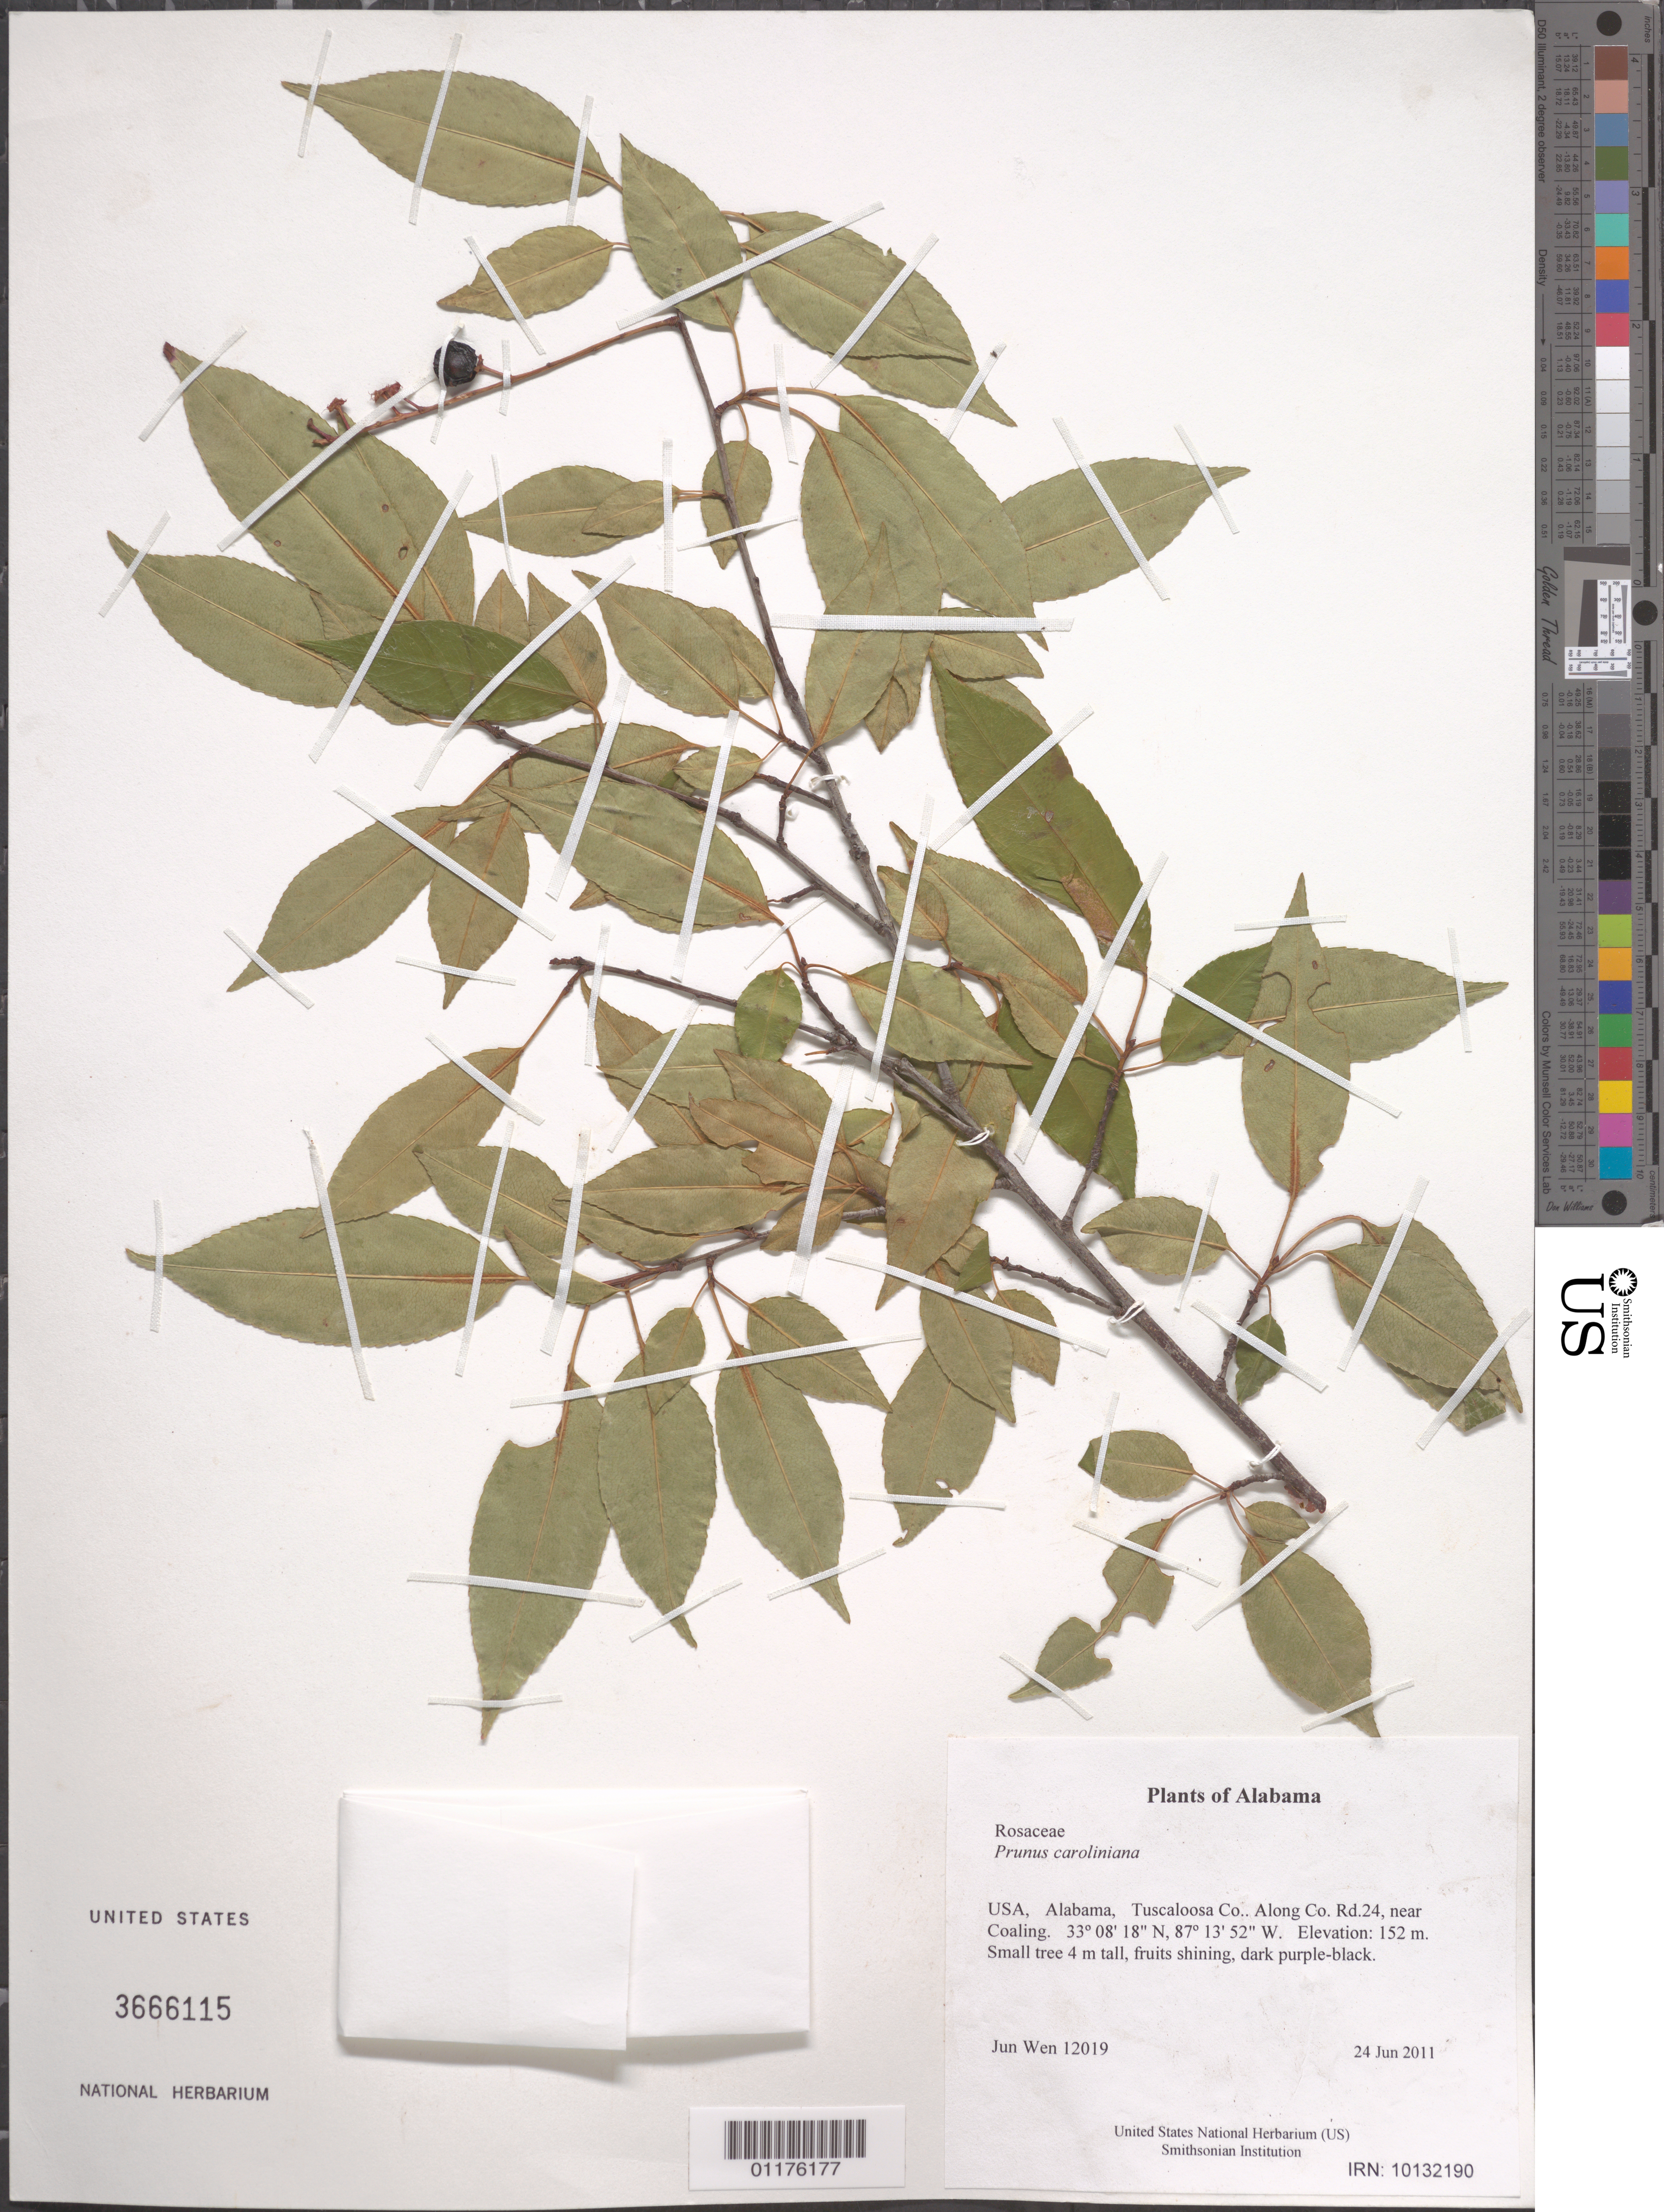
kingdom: Plantae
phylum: Tracheophyta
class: Magnoliopsida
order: Rosales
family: Rosaceae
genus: Prunus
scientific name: Prunus caroliniana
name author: (Mill.) Aiton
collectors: J. Wen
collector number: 12019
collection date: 2011-06-24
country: United States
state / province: Alabama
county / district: Tuscaloosa Co.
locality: Along Co. Rd.24, near Coaling.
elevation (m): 152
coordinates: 33 08.309 N, 87 13.873 W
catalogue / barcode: US 3666115